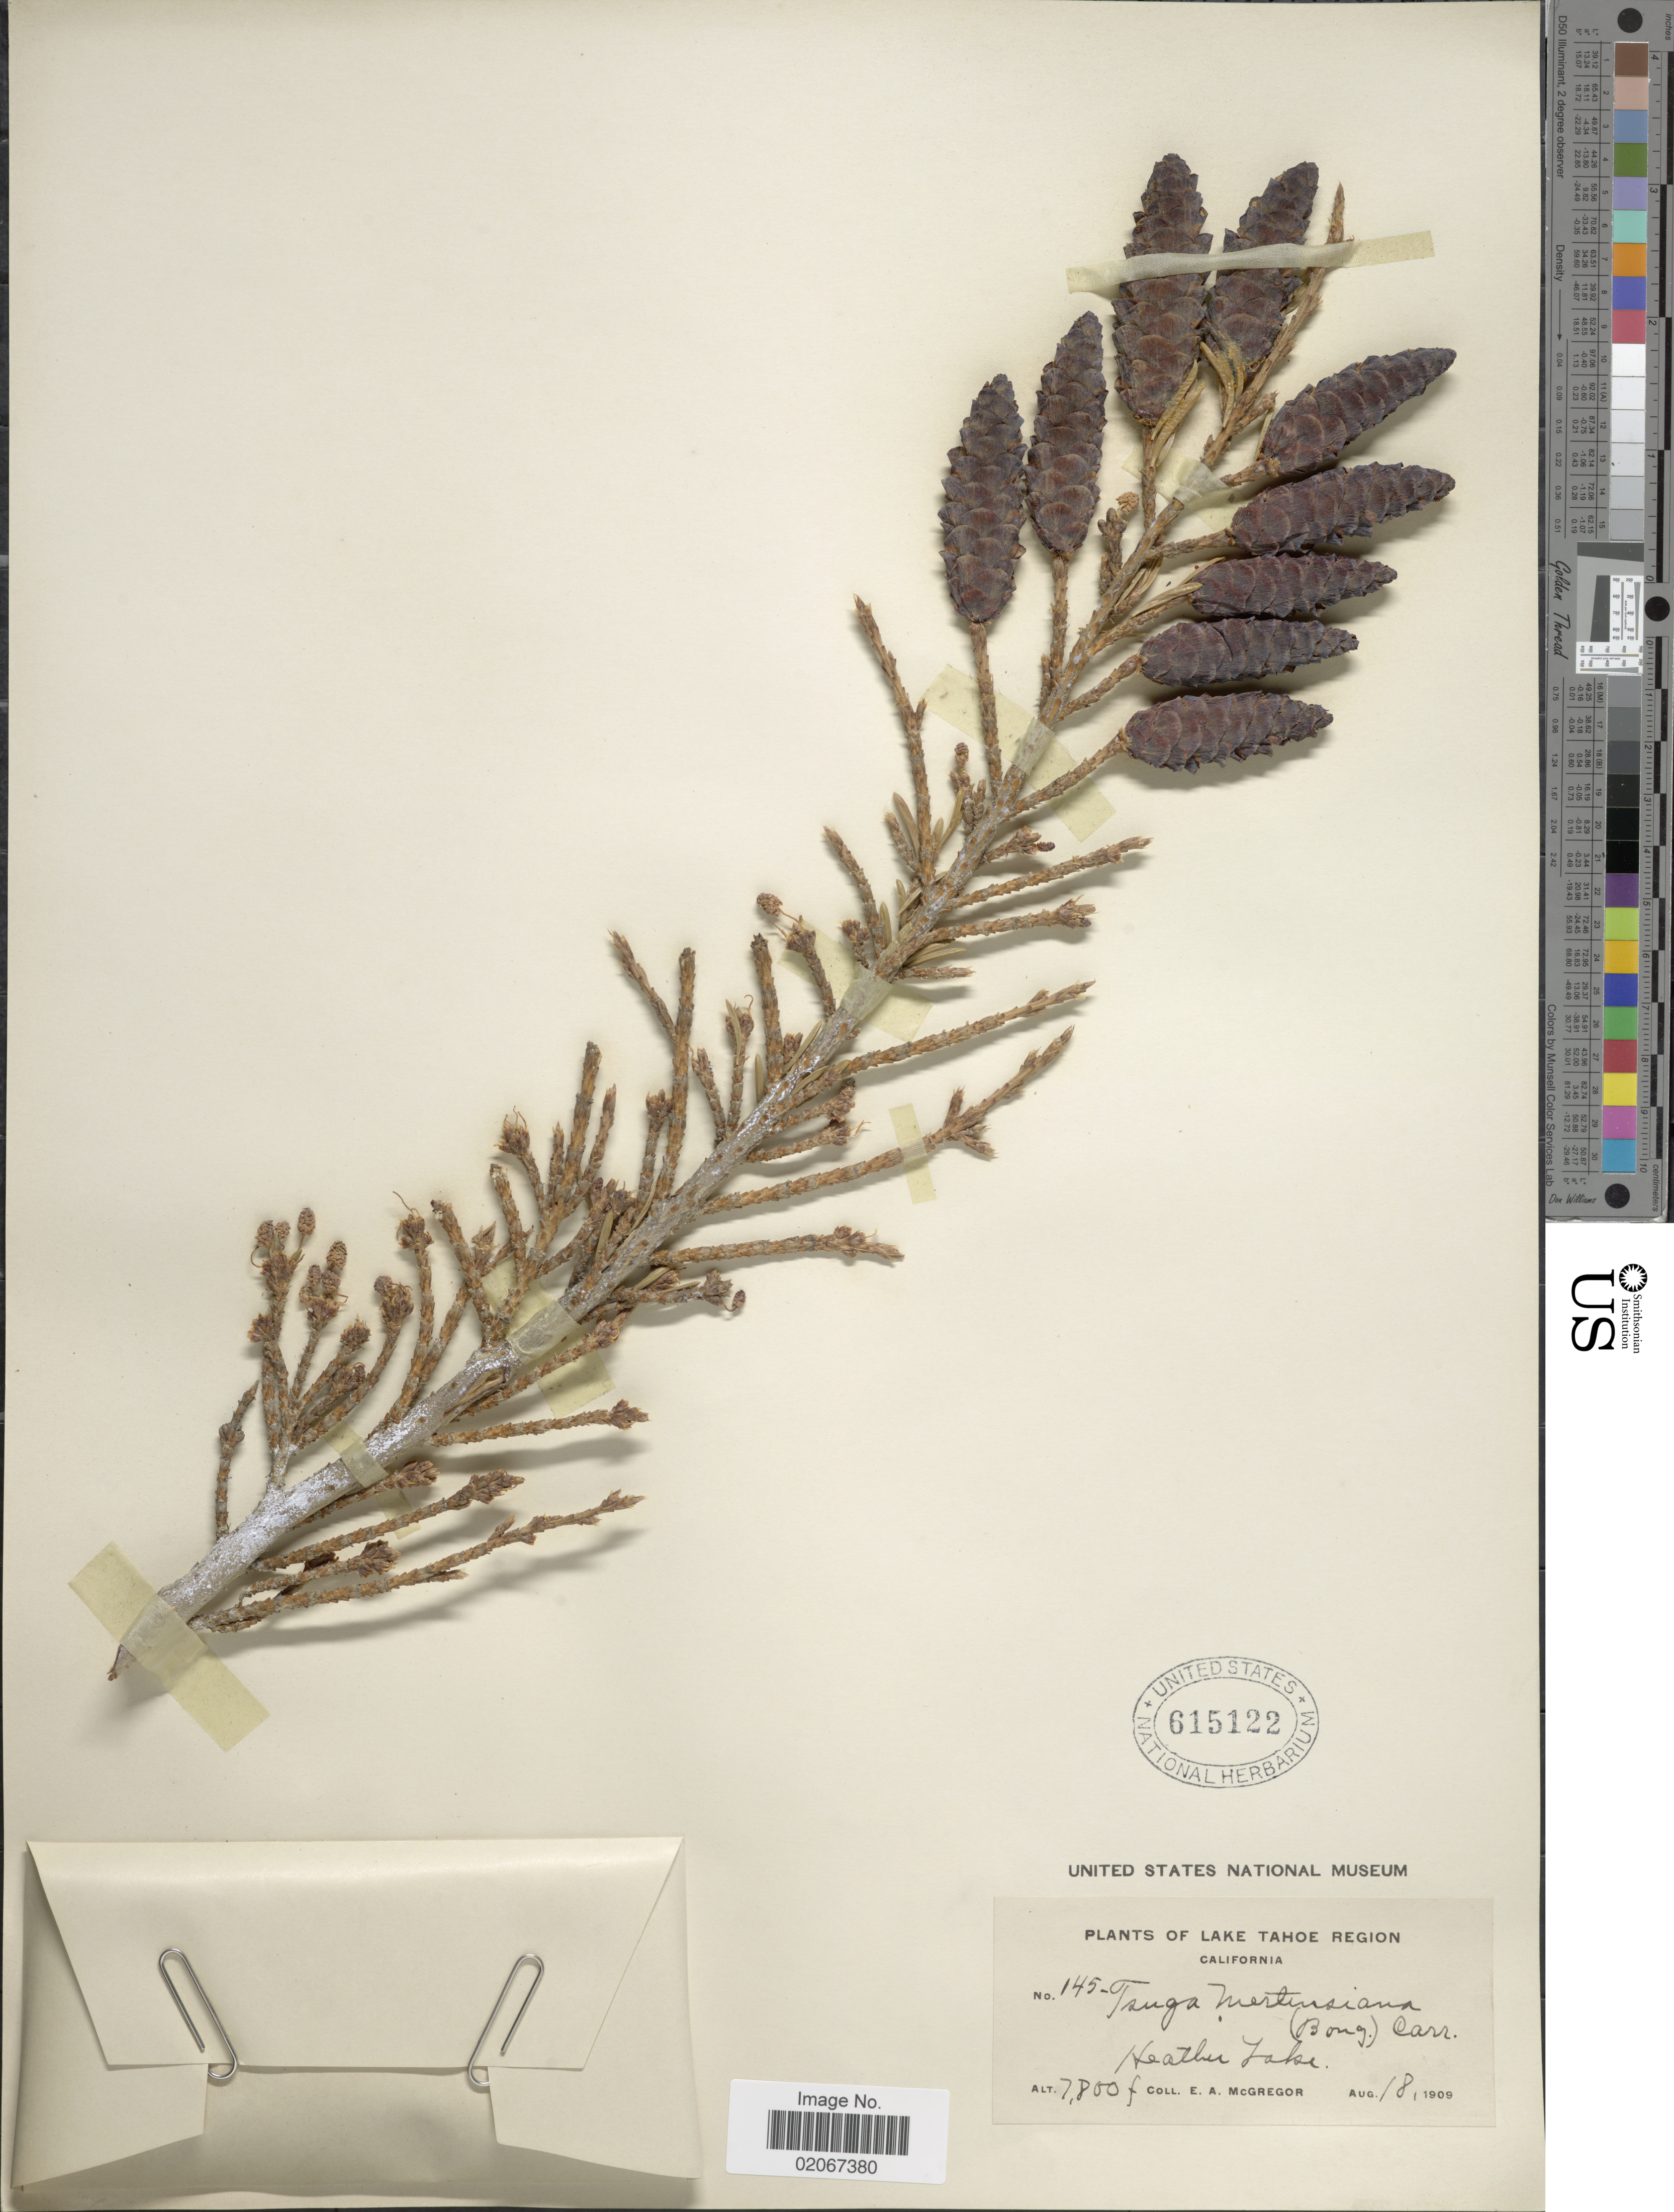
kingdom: Plantae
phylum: Tracheophyta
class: Pinopsida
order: Pinales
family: Pinaceae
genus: Tsuga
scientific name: Tsuga mertensiana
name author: (Bong.) Carrière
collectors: E. A. McGregor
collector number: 145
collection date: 1909-08-18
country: United States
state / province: California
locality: Lake Tahoe Region. Heather Lake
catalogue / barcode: US 615122